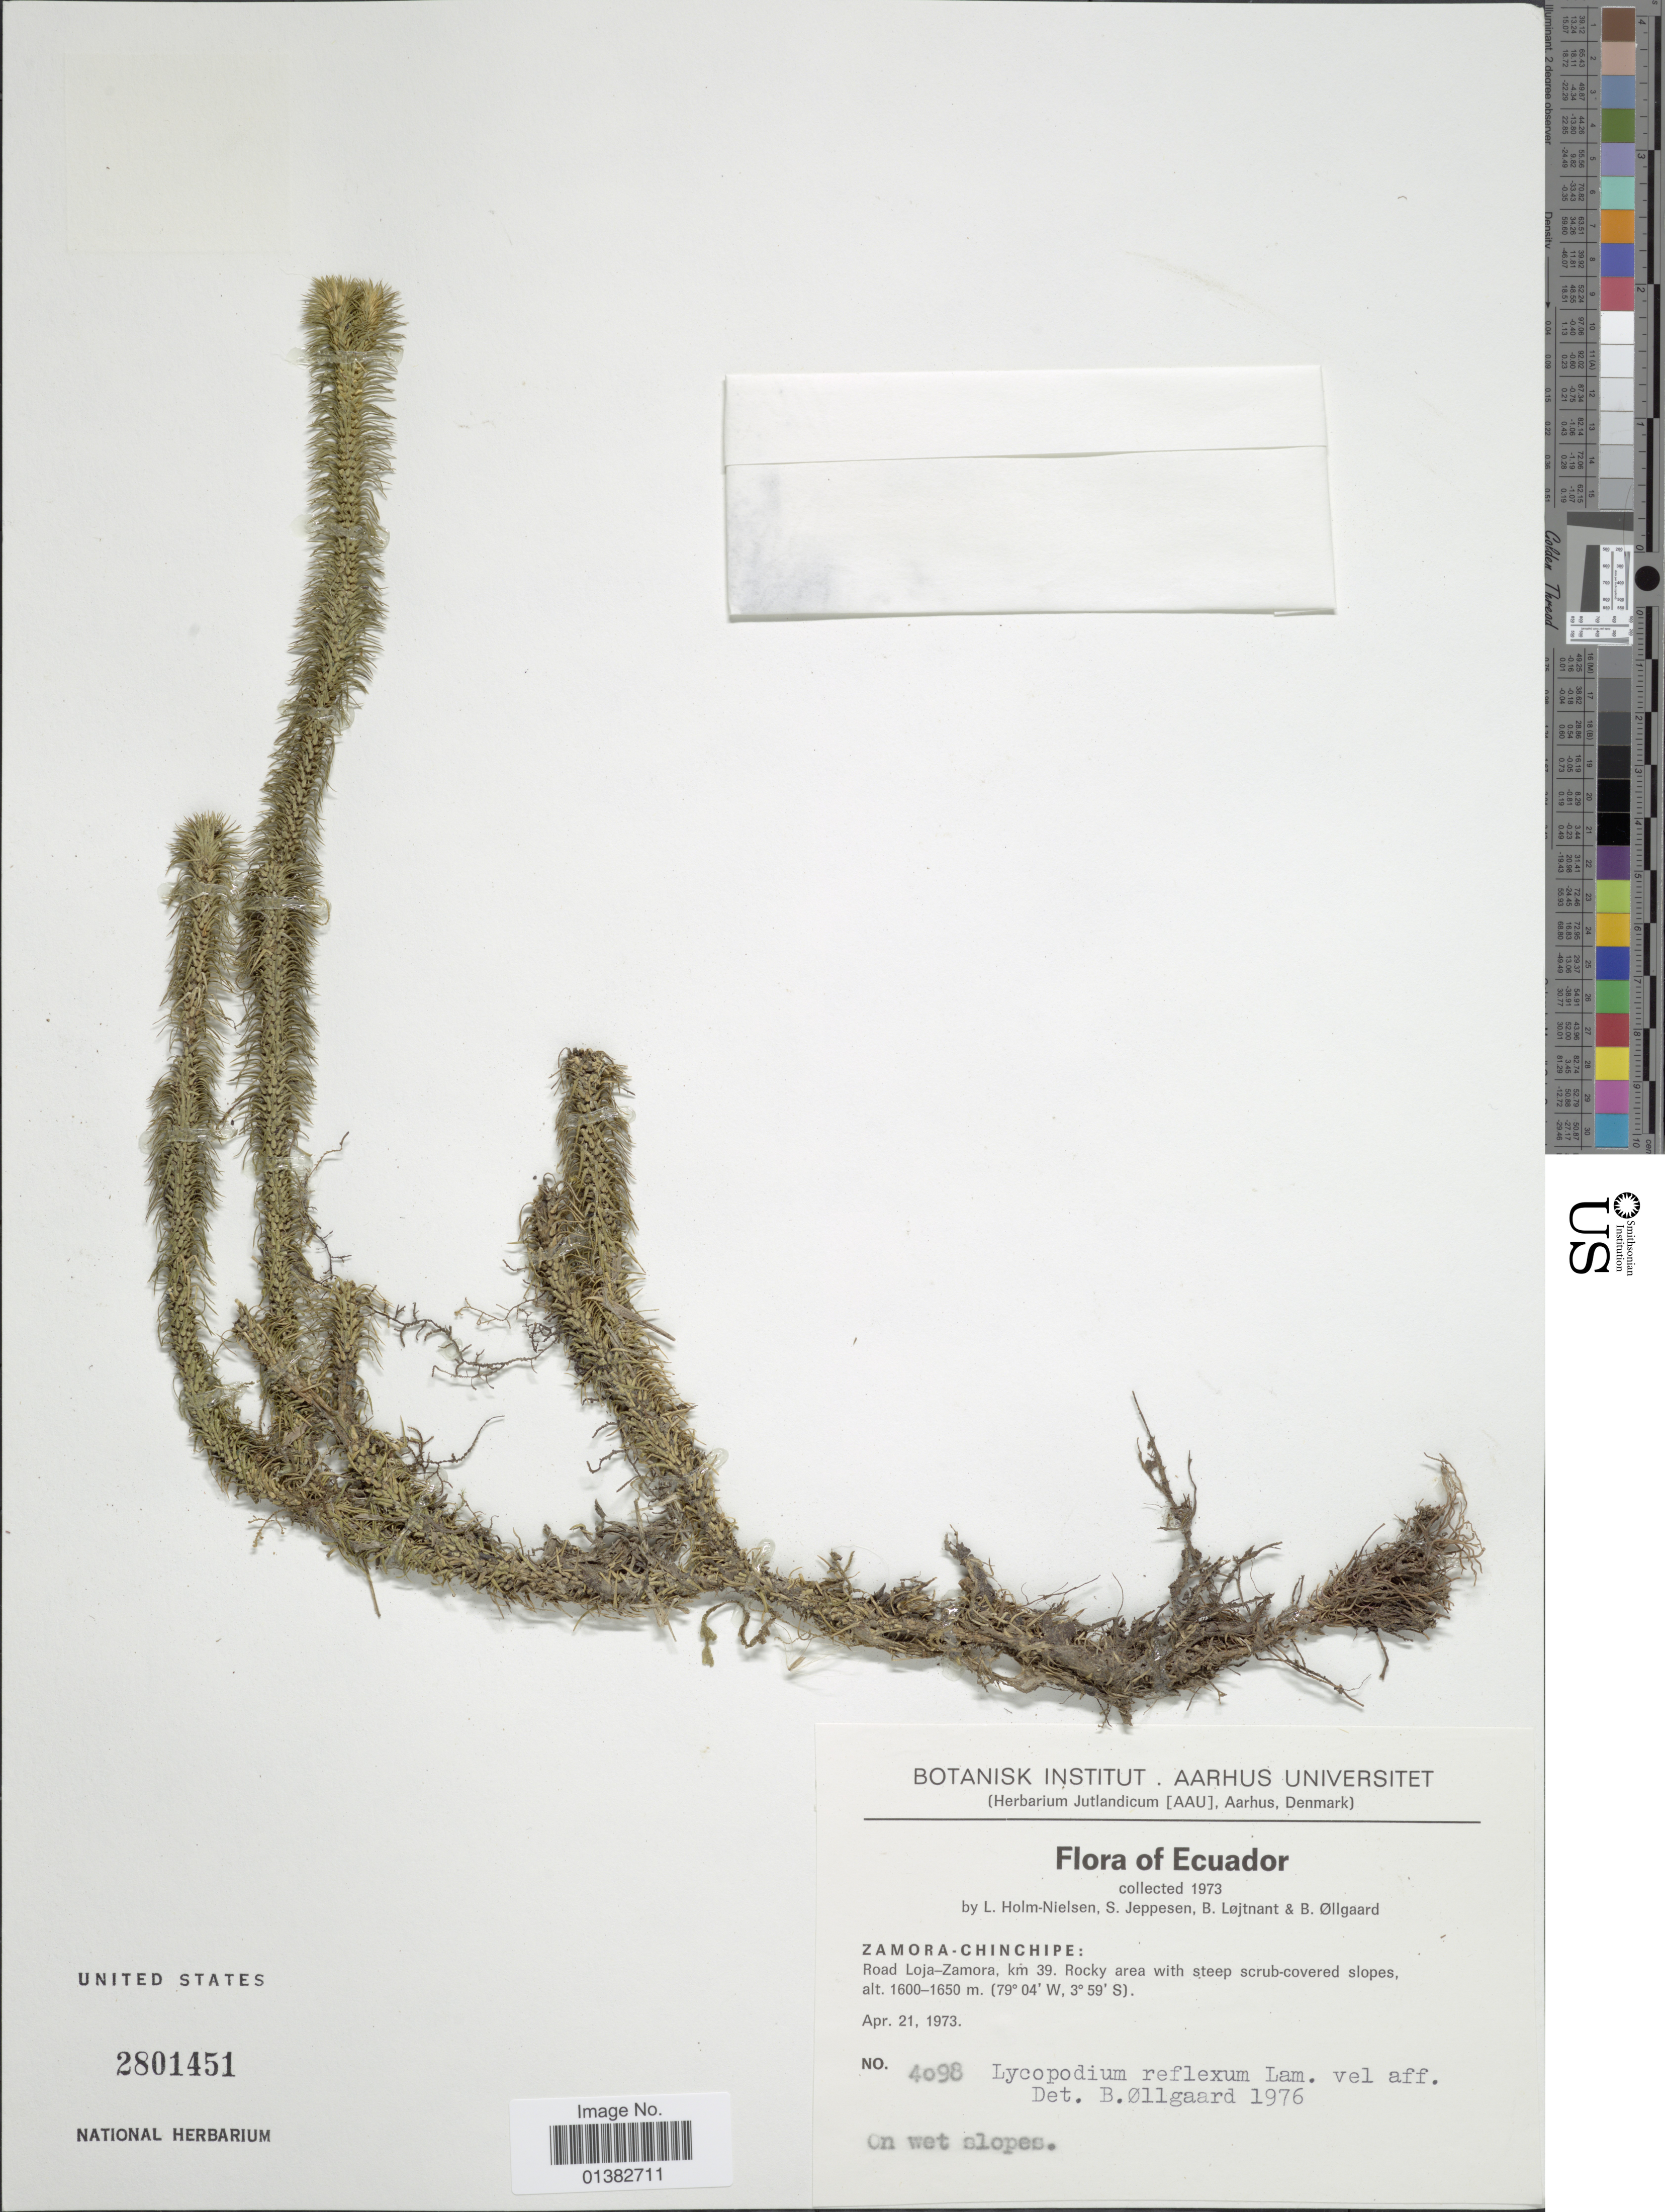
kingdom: Plantae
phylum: Tracheophyta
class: Lycopodiopsida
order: Lycopodiales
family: Lycopodiaceae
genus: Phlegmariurus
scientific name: Phlegmariurus reflexus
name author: (Lam.) B. Øllg.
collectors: L. B. Holm-Nielsen, S. Jeppesen, B. Löjtnant & B. Øllgaard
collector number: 4098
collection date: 1973-04-21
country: Ecuador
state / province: Zamora-Chinchipe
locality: Road Loja-Zamora, km 39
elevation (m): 1600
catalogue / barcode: US 2801451